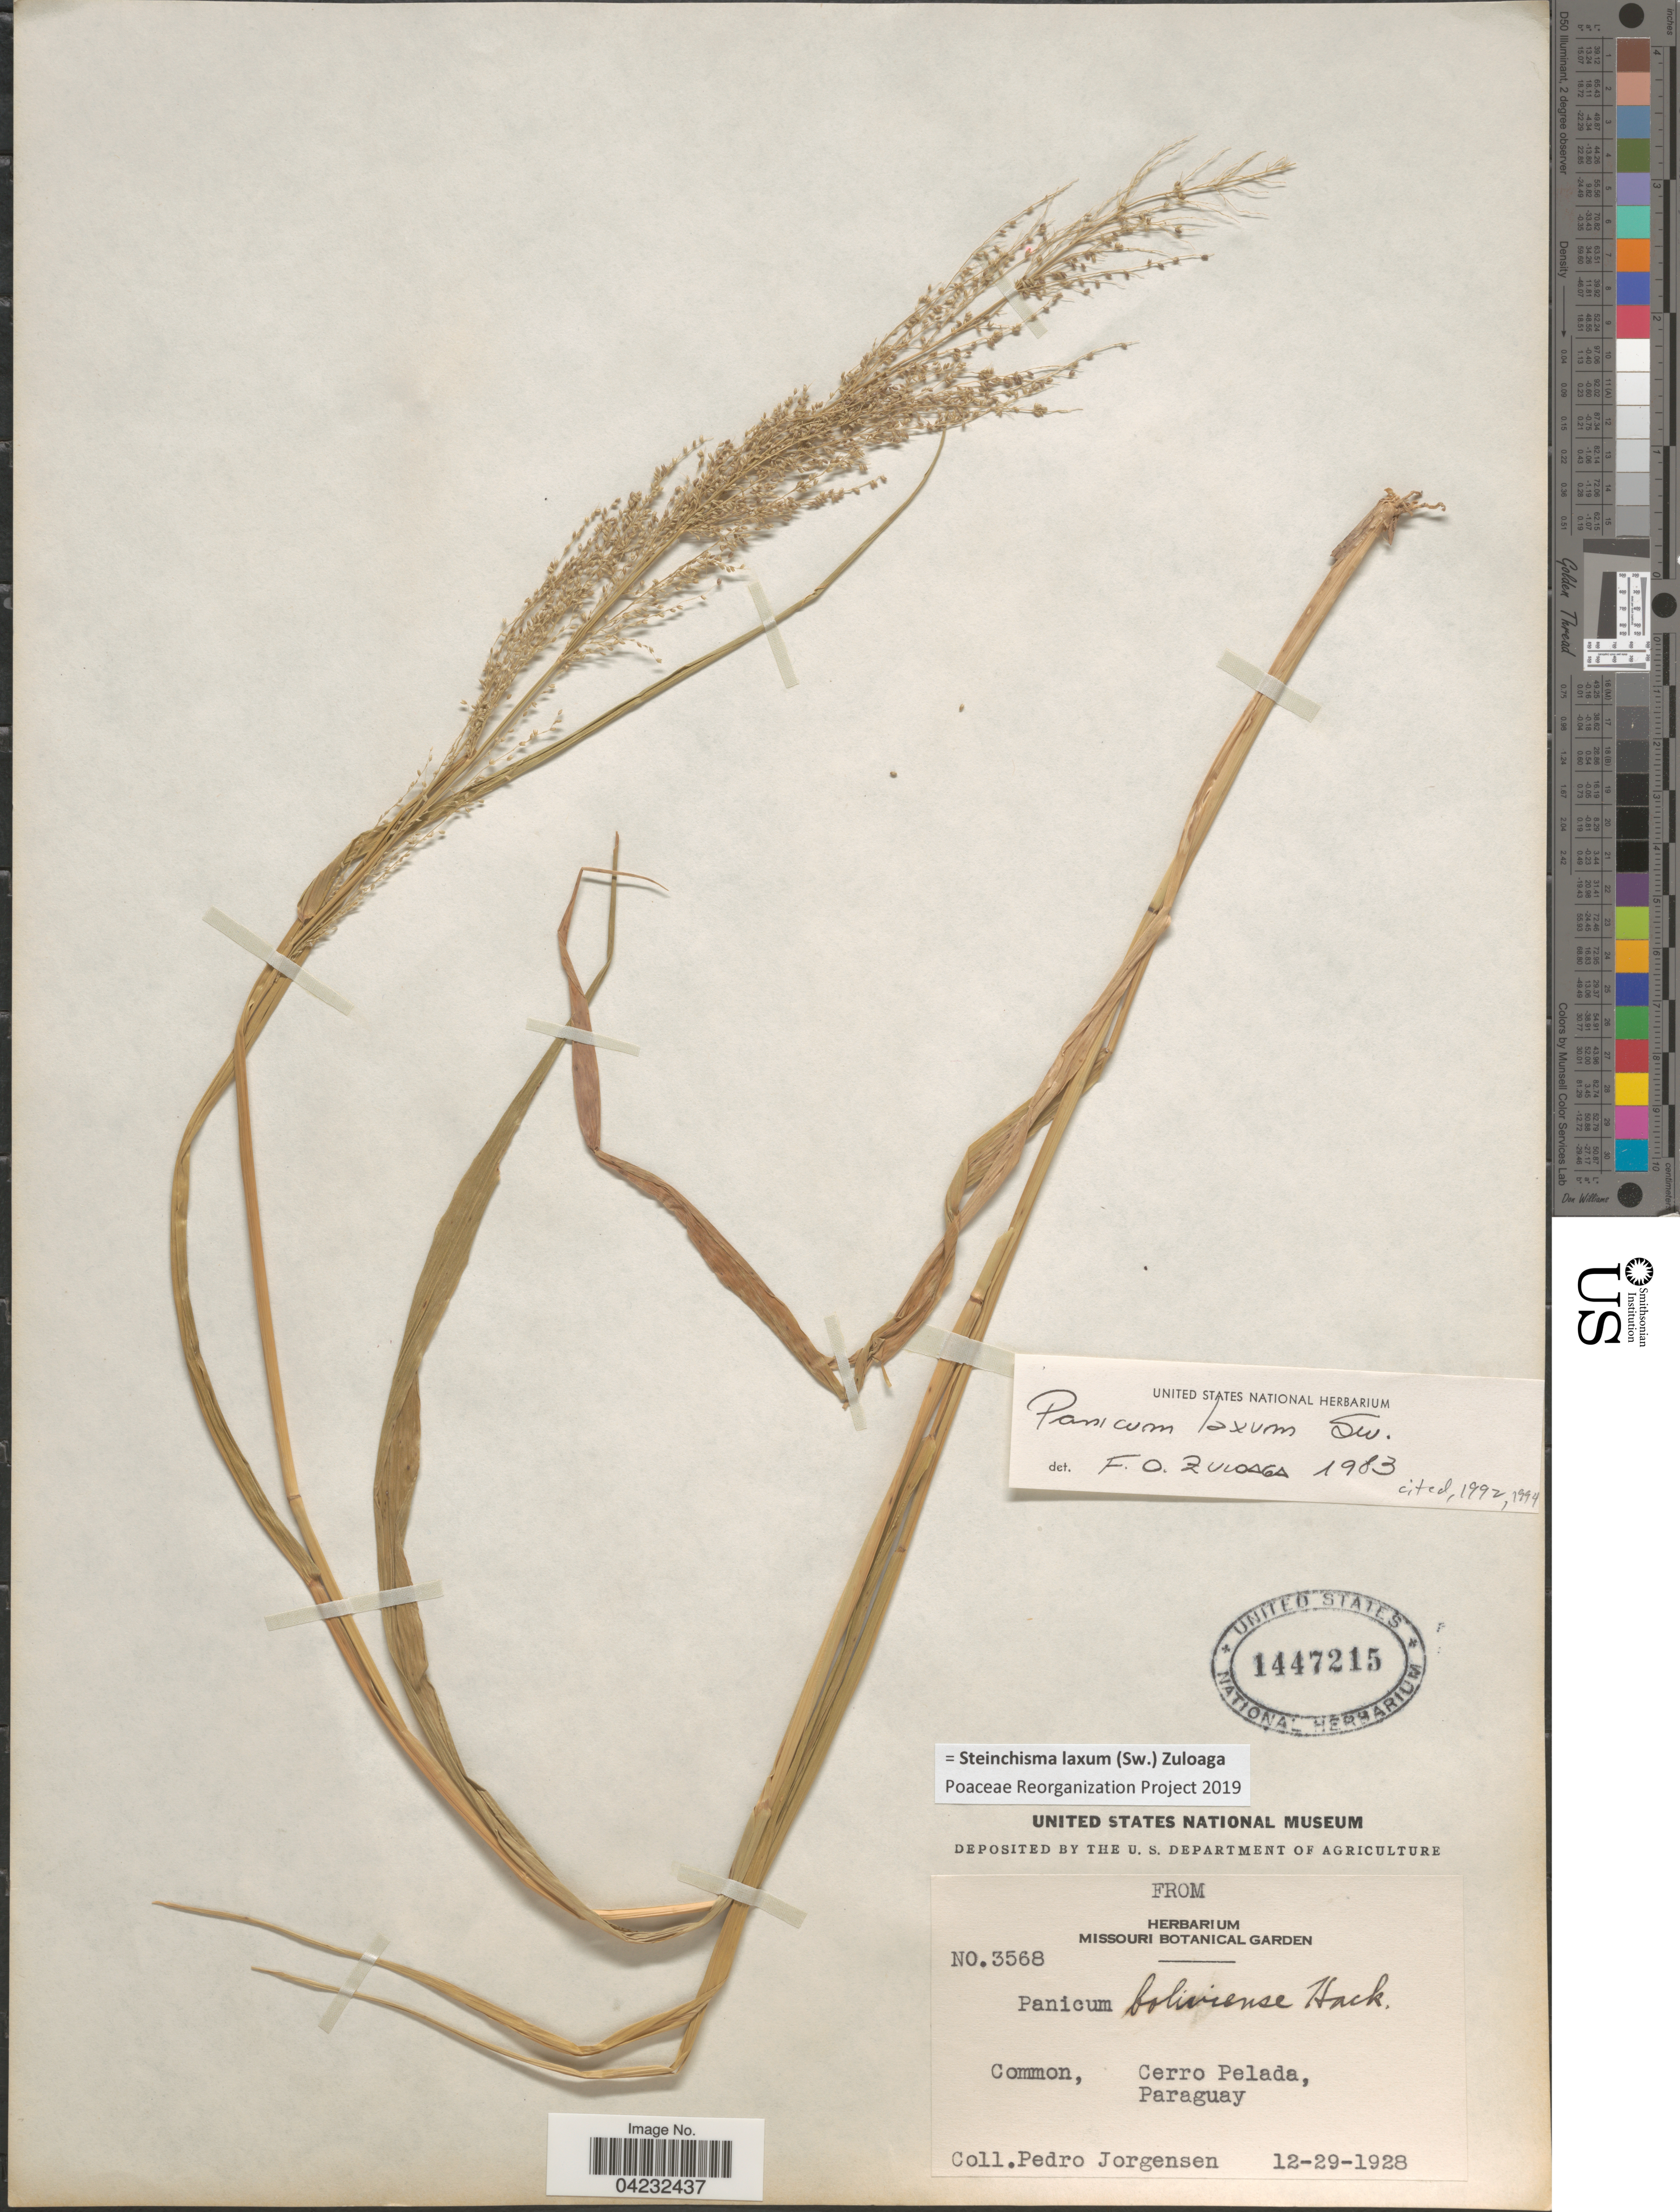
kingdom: Plantae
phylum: Tracheophyta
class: Liliopsida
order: Poales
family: Poaceae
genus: Steinchisma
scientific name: Steinchisma laxum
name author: (Sw.) Zuloaga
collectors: P. Jörgensen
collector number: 3568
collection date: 1928-12-29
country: Paraguay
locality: Common, Cerro Pelada.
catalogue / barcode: US 1447215